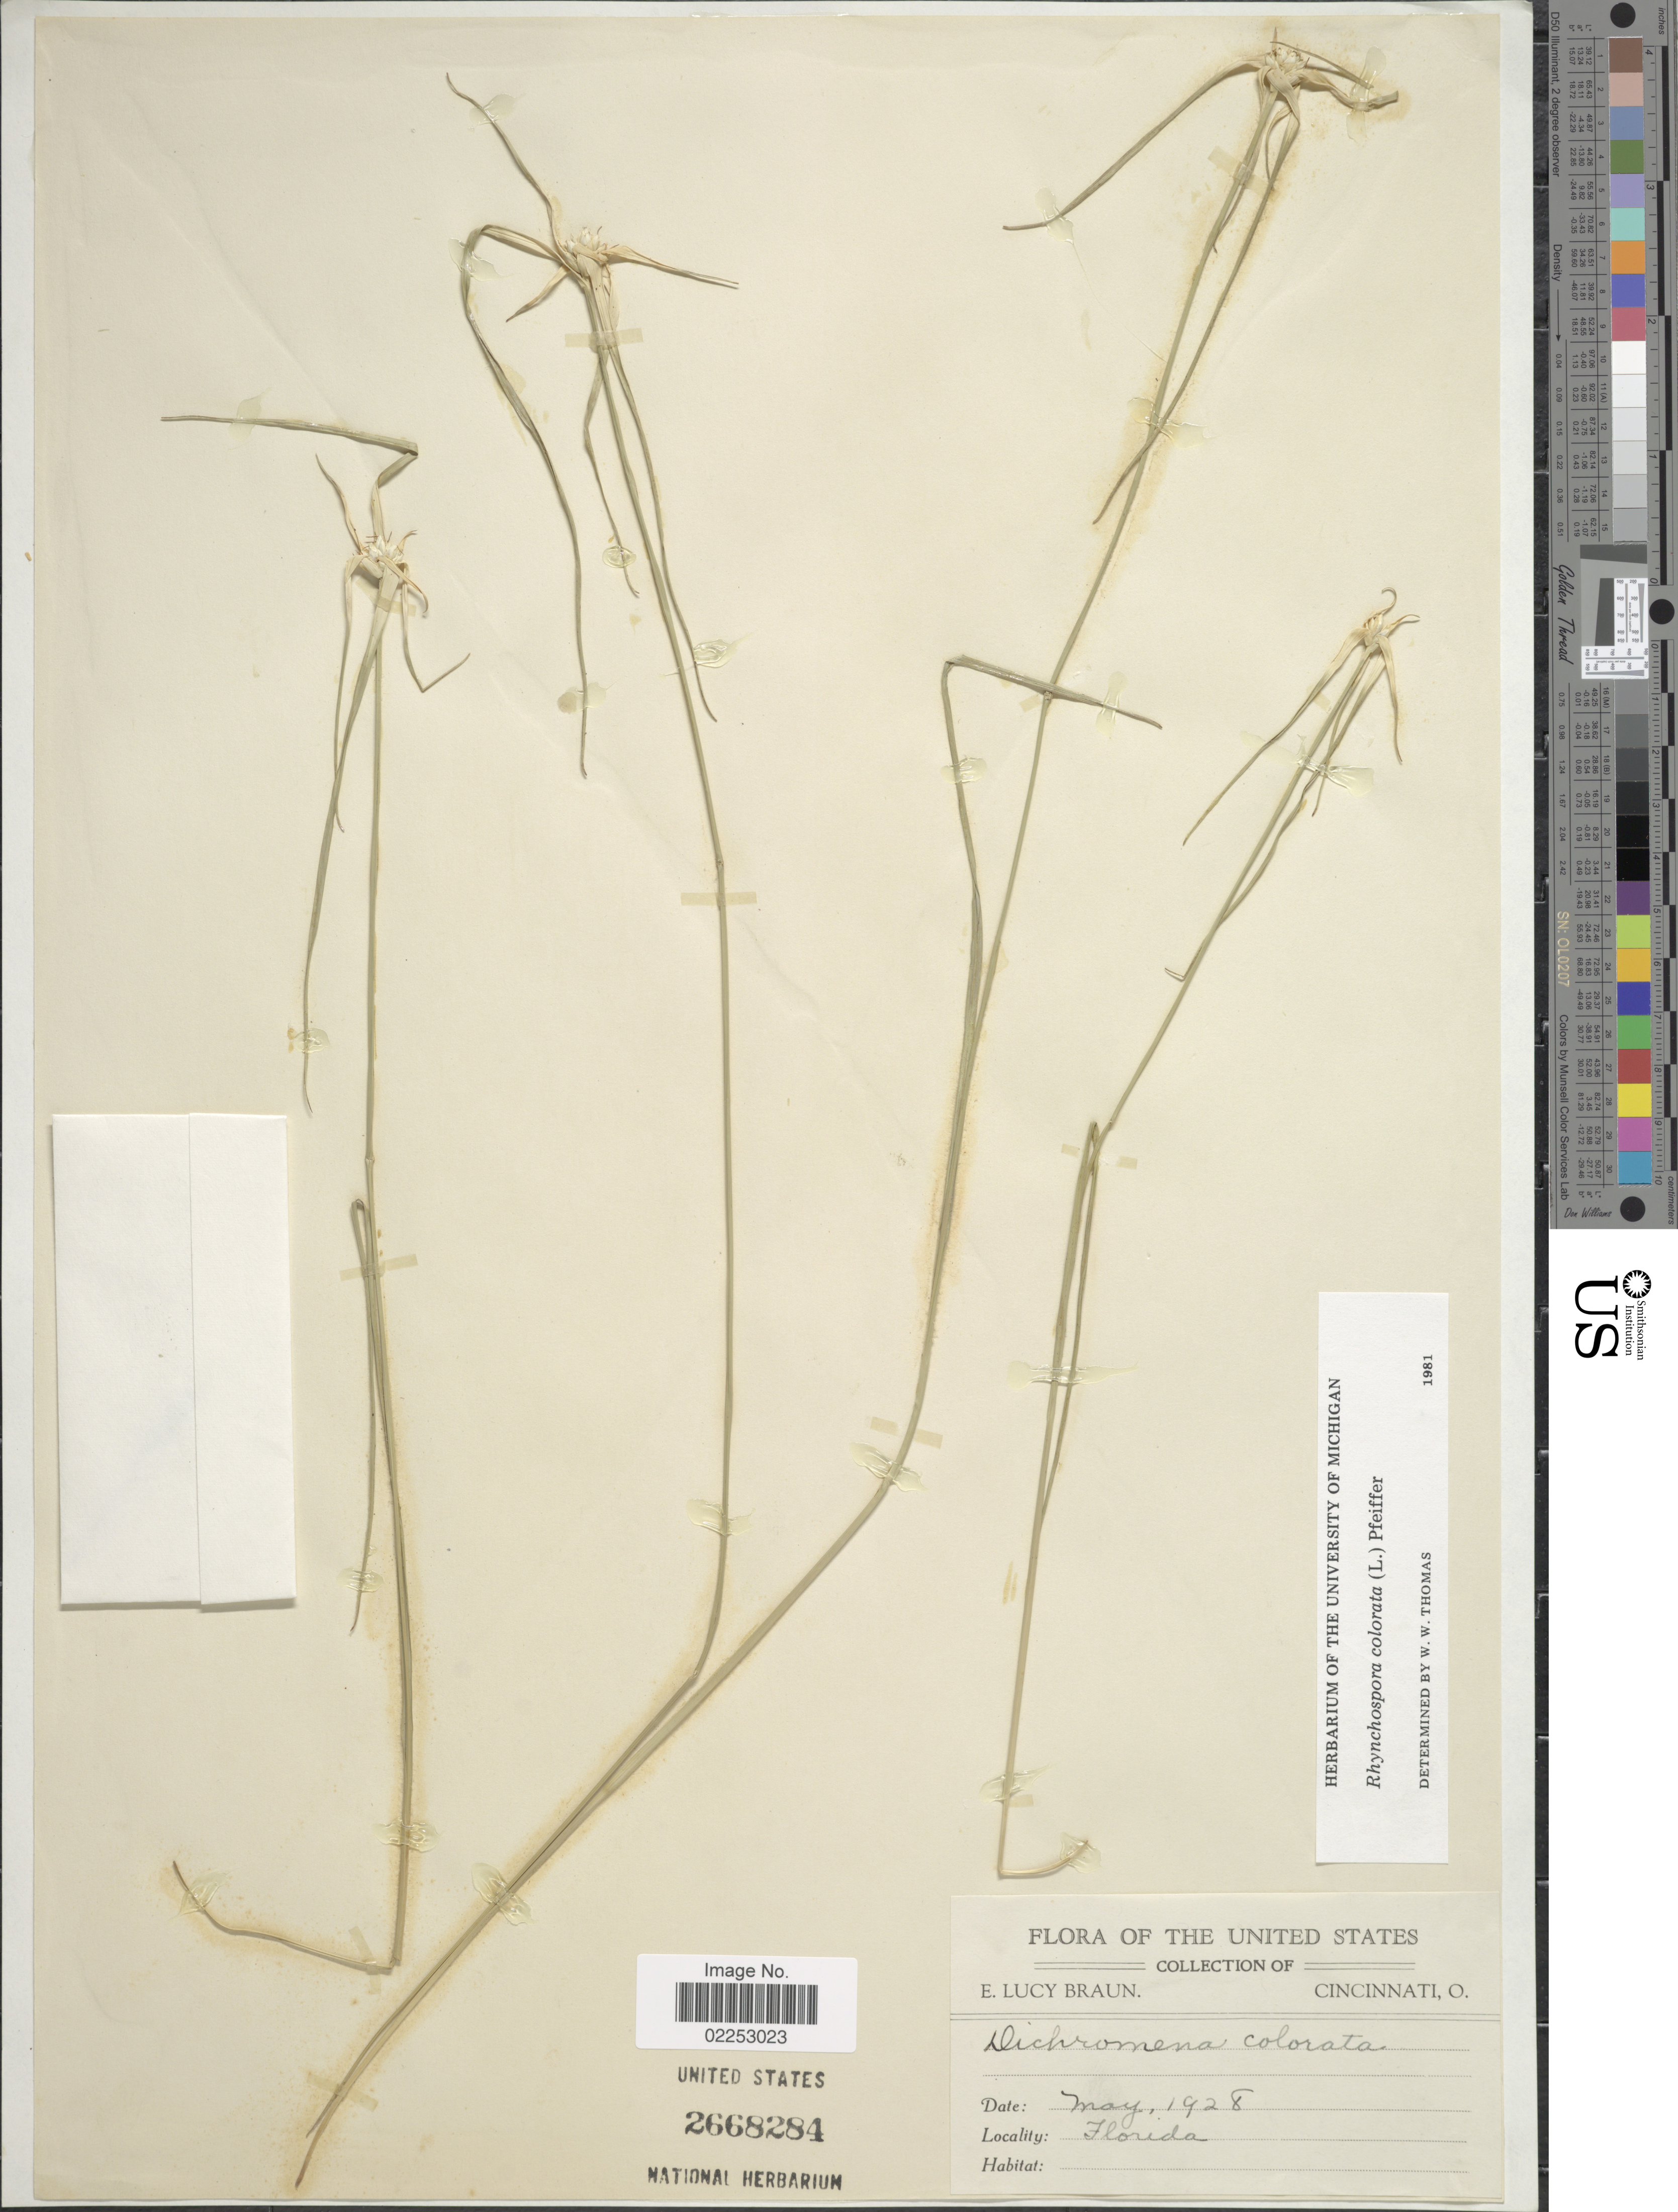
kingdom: Plantae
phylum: Tracheophyta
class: Liliopsida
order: Poales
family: Cyperaceae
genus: Rhynchospora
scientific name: Rhynchospora colorata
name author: (L.) H. Pfeiff.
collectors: E. L. Braun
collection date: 1928-05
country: United States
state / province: Florida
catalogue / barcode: US 2668284